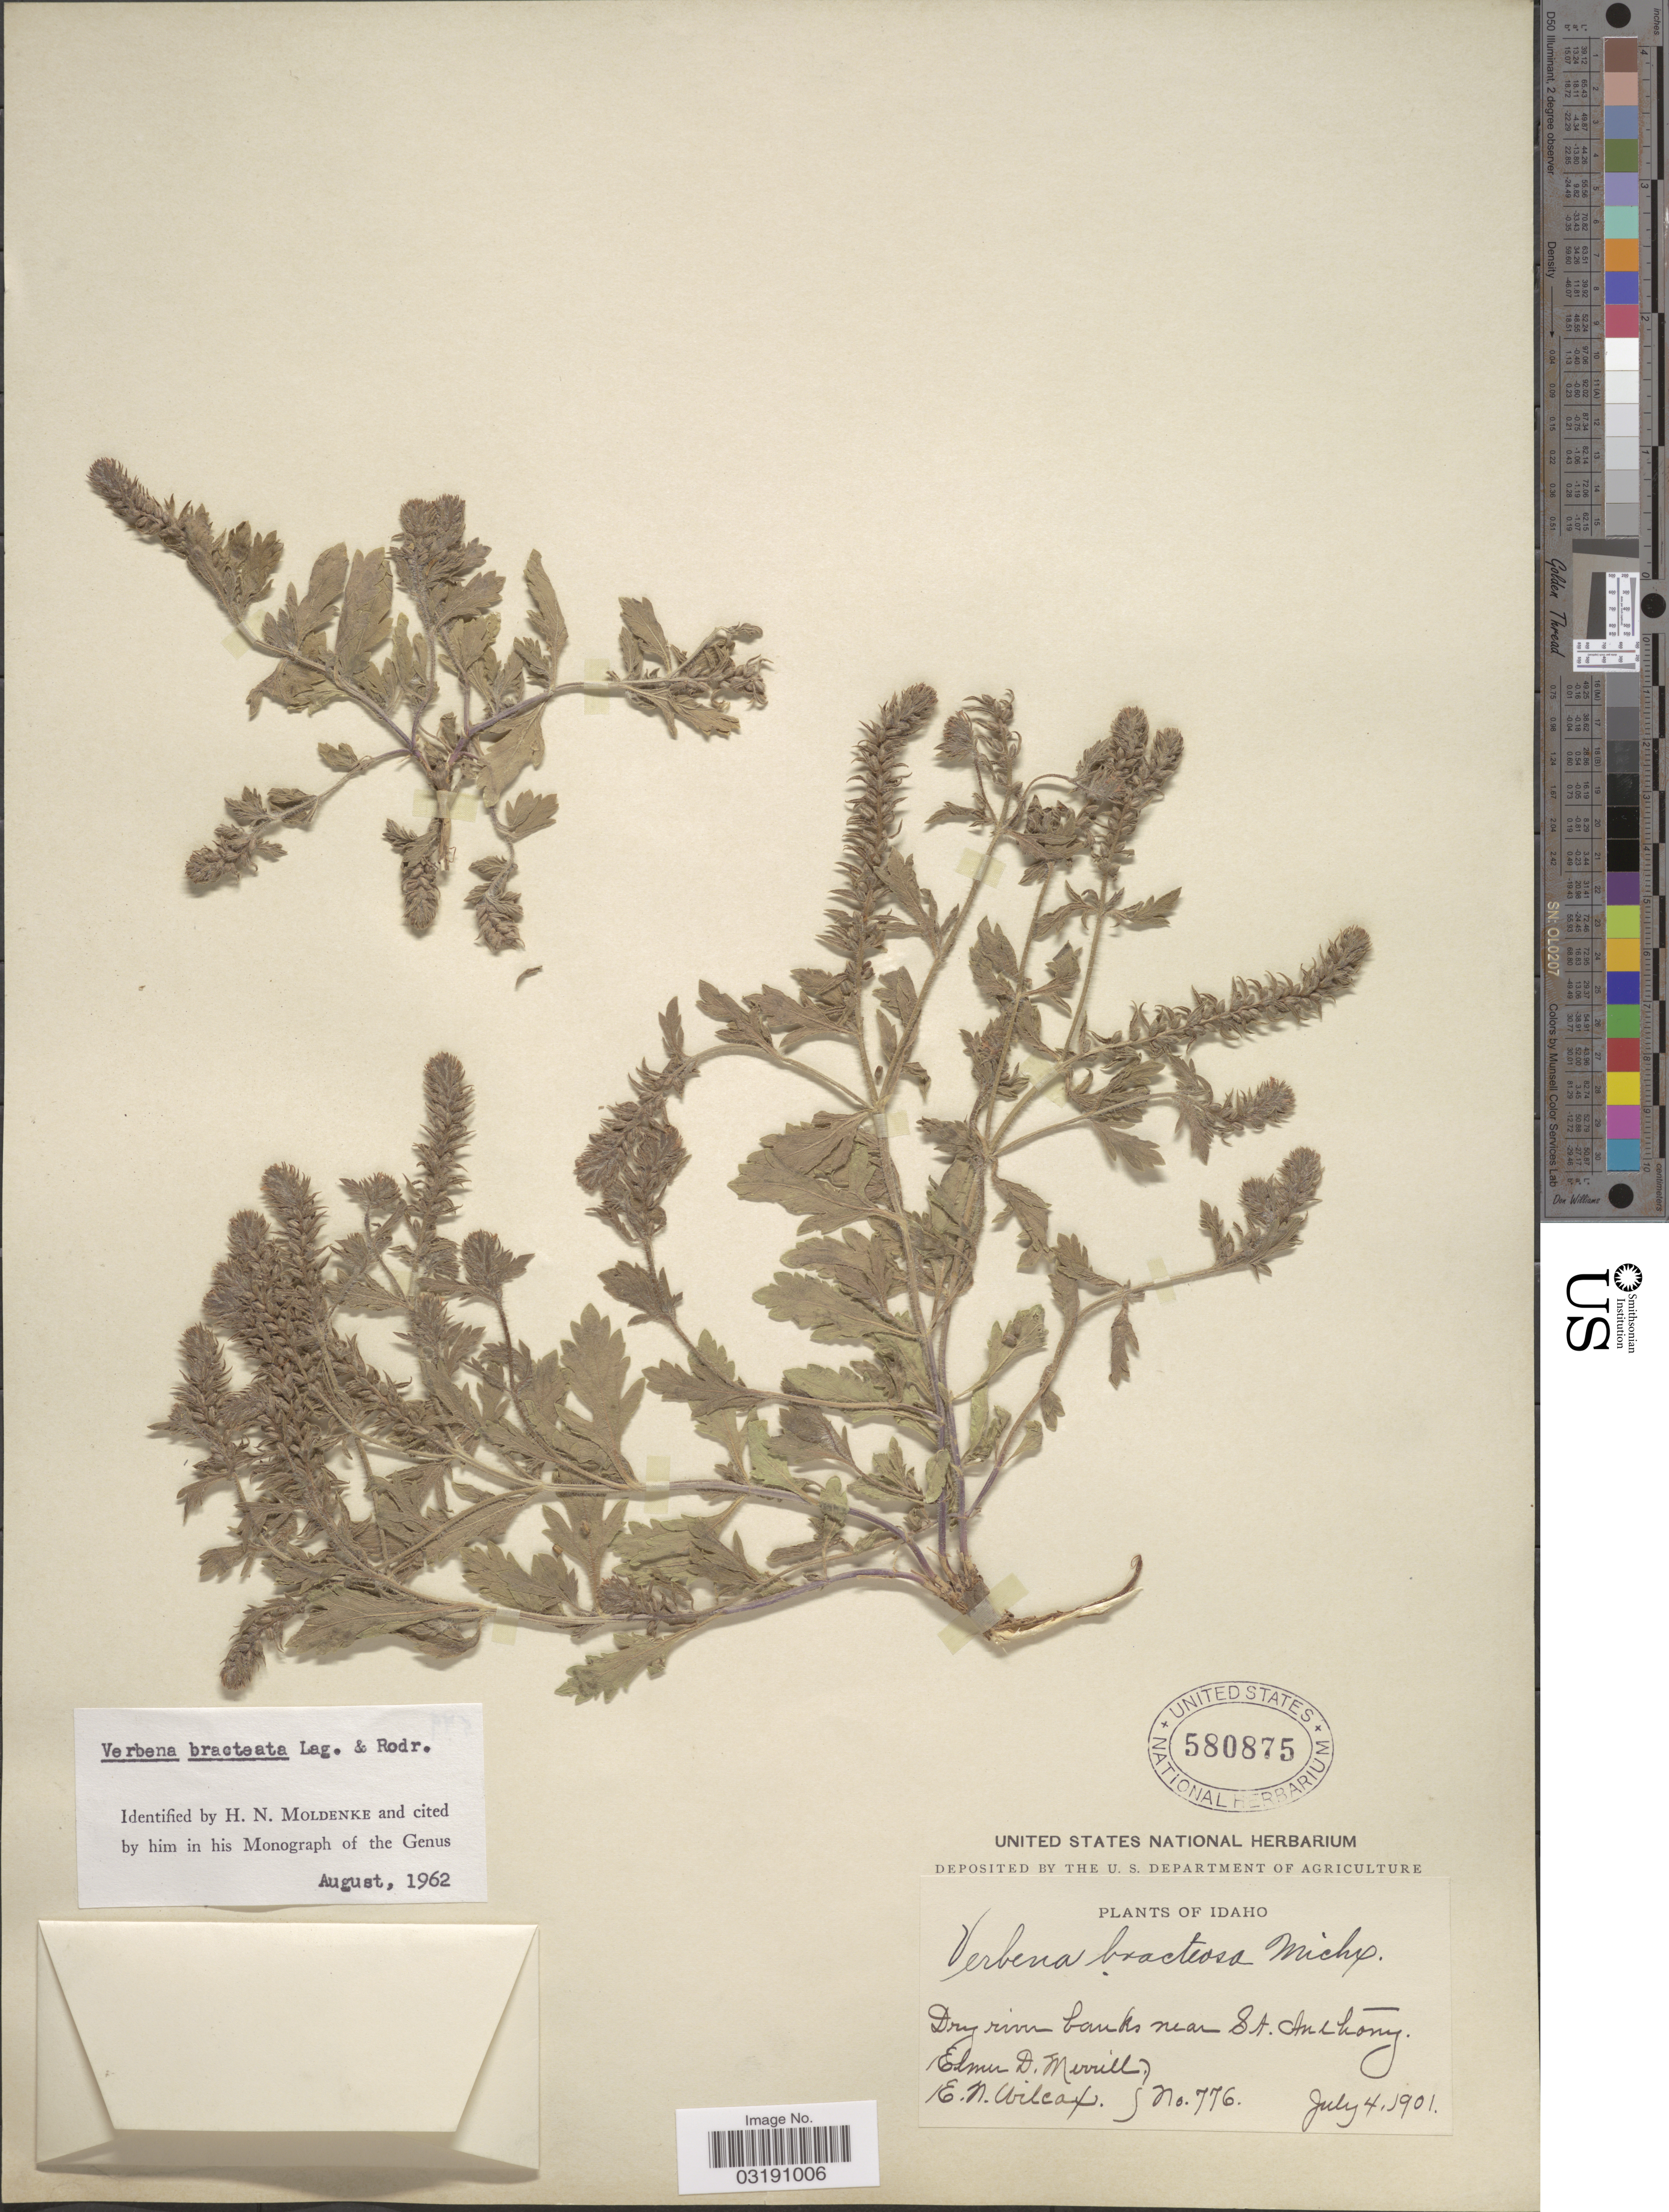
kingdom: Plantae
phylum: Tracheophyta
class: Magnoliopsida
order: Lamiales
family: Verbenaceae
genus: Verbena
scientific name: Verbena bracteata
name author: Cav. ex Lag. & Rodr.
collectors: E. D. Merrill & E. Wilcox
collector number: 776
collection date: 1901-07-04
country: United States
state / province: Idaho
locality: Near St. Anthony.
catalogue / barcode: US 580875